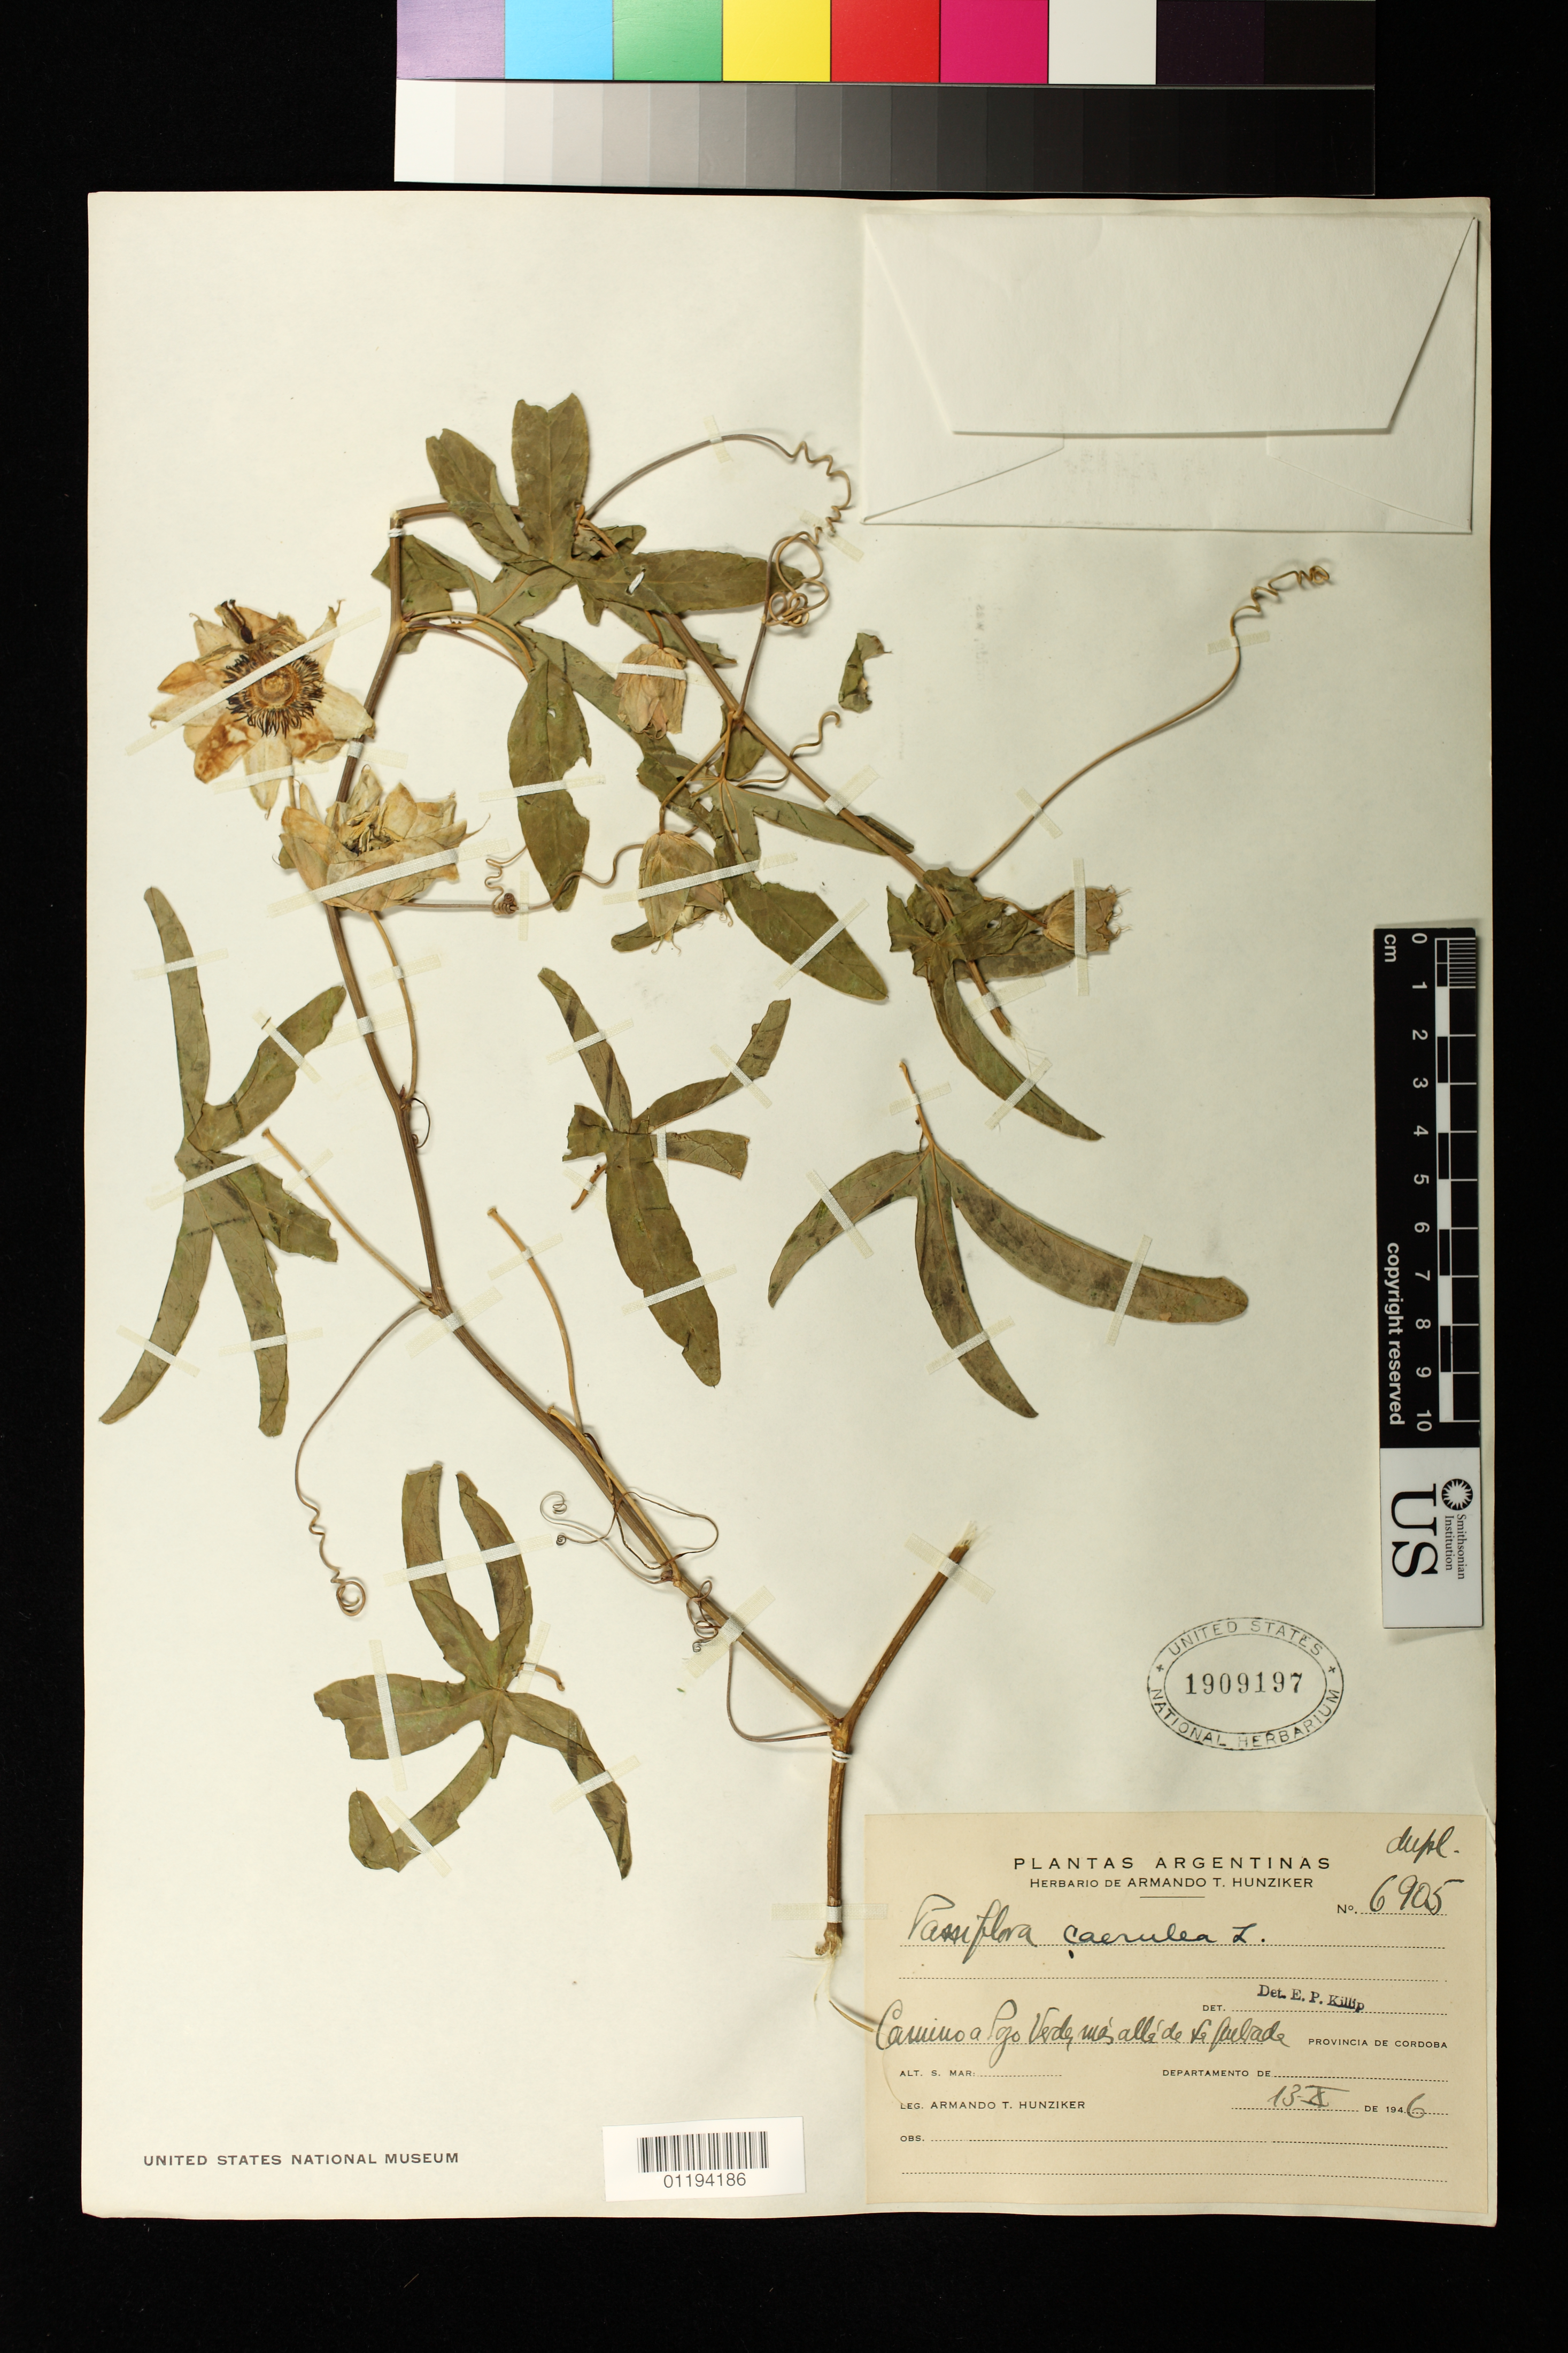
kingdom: Plantae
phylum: Tracheophyta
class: Magnoliopsida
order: Malpighiales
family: Passifloraceae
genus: Passiflora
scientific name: Passiflora caerulea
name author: L.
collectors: A. T. Hunziker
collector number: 6905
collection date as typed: Oct 13 1946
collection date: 1946-10-13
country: Argentina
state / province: Córdoba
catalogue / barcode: US 1909197